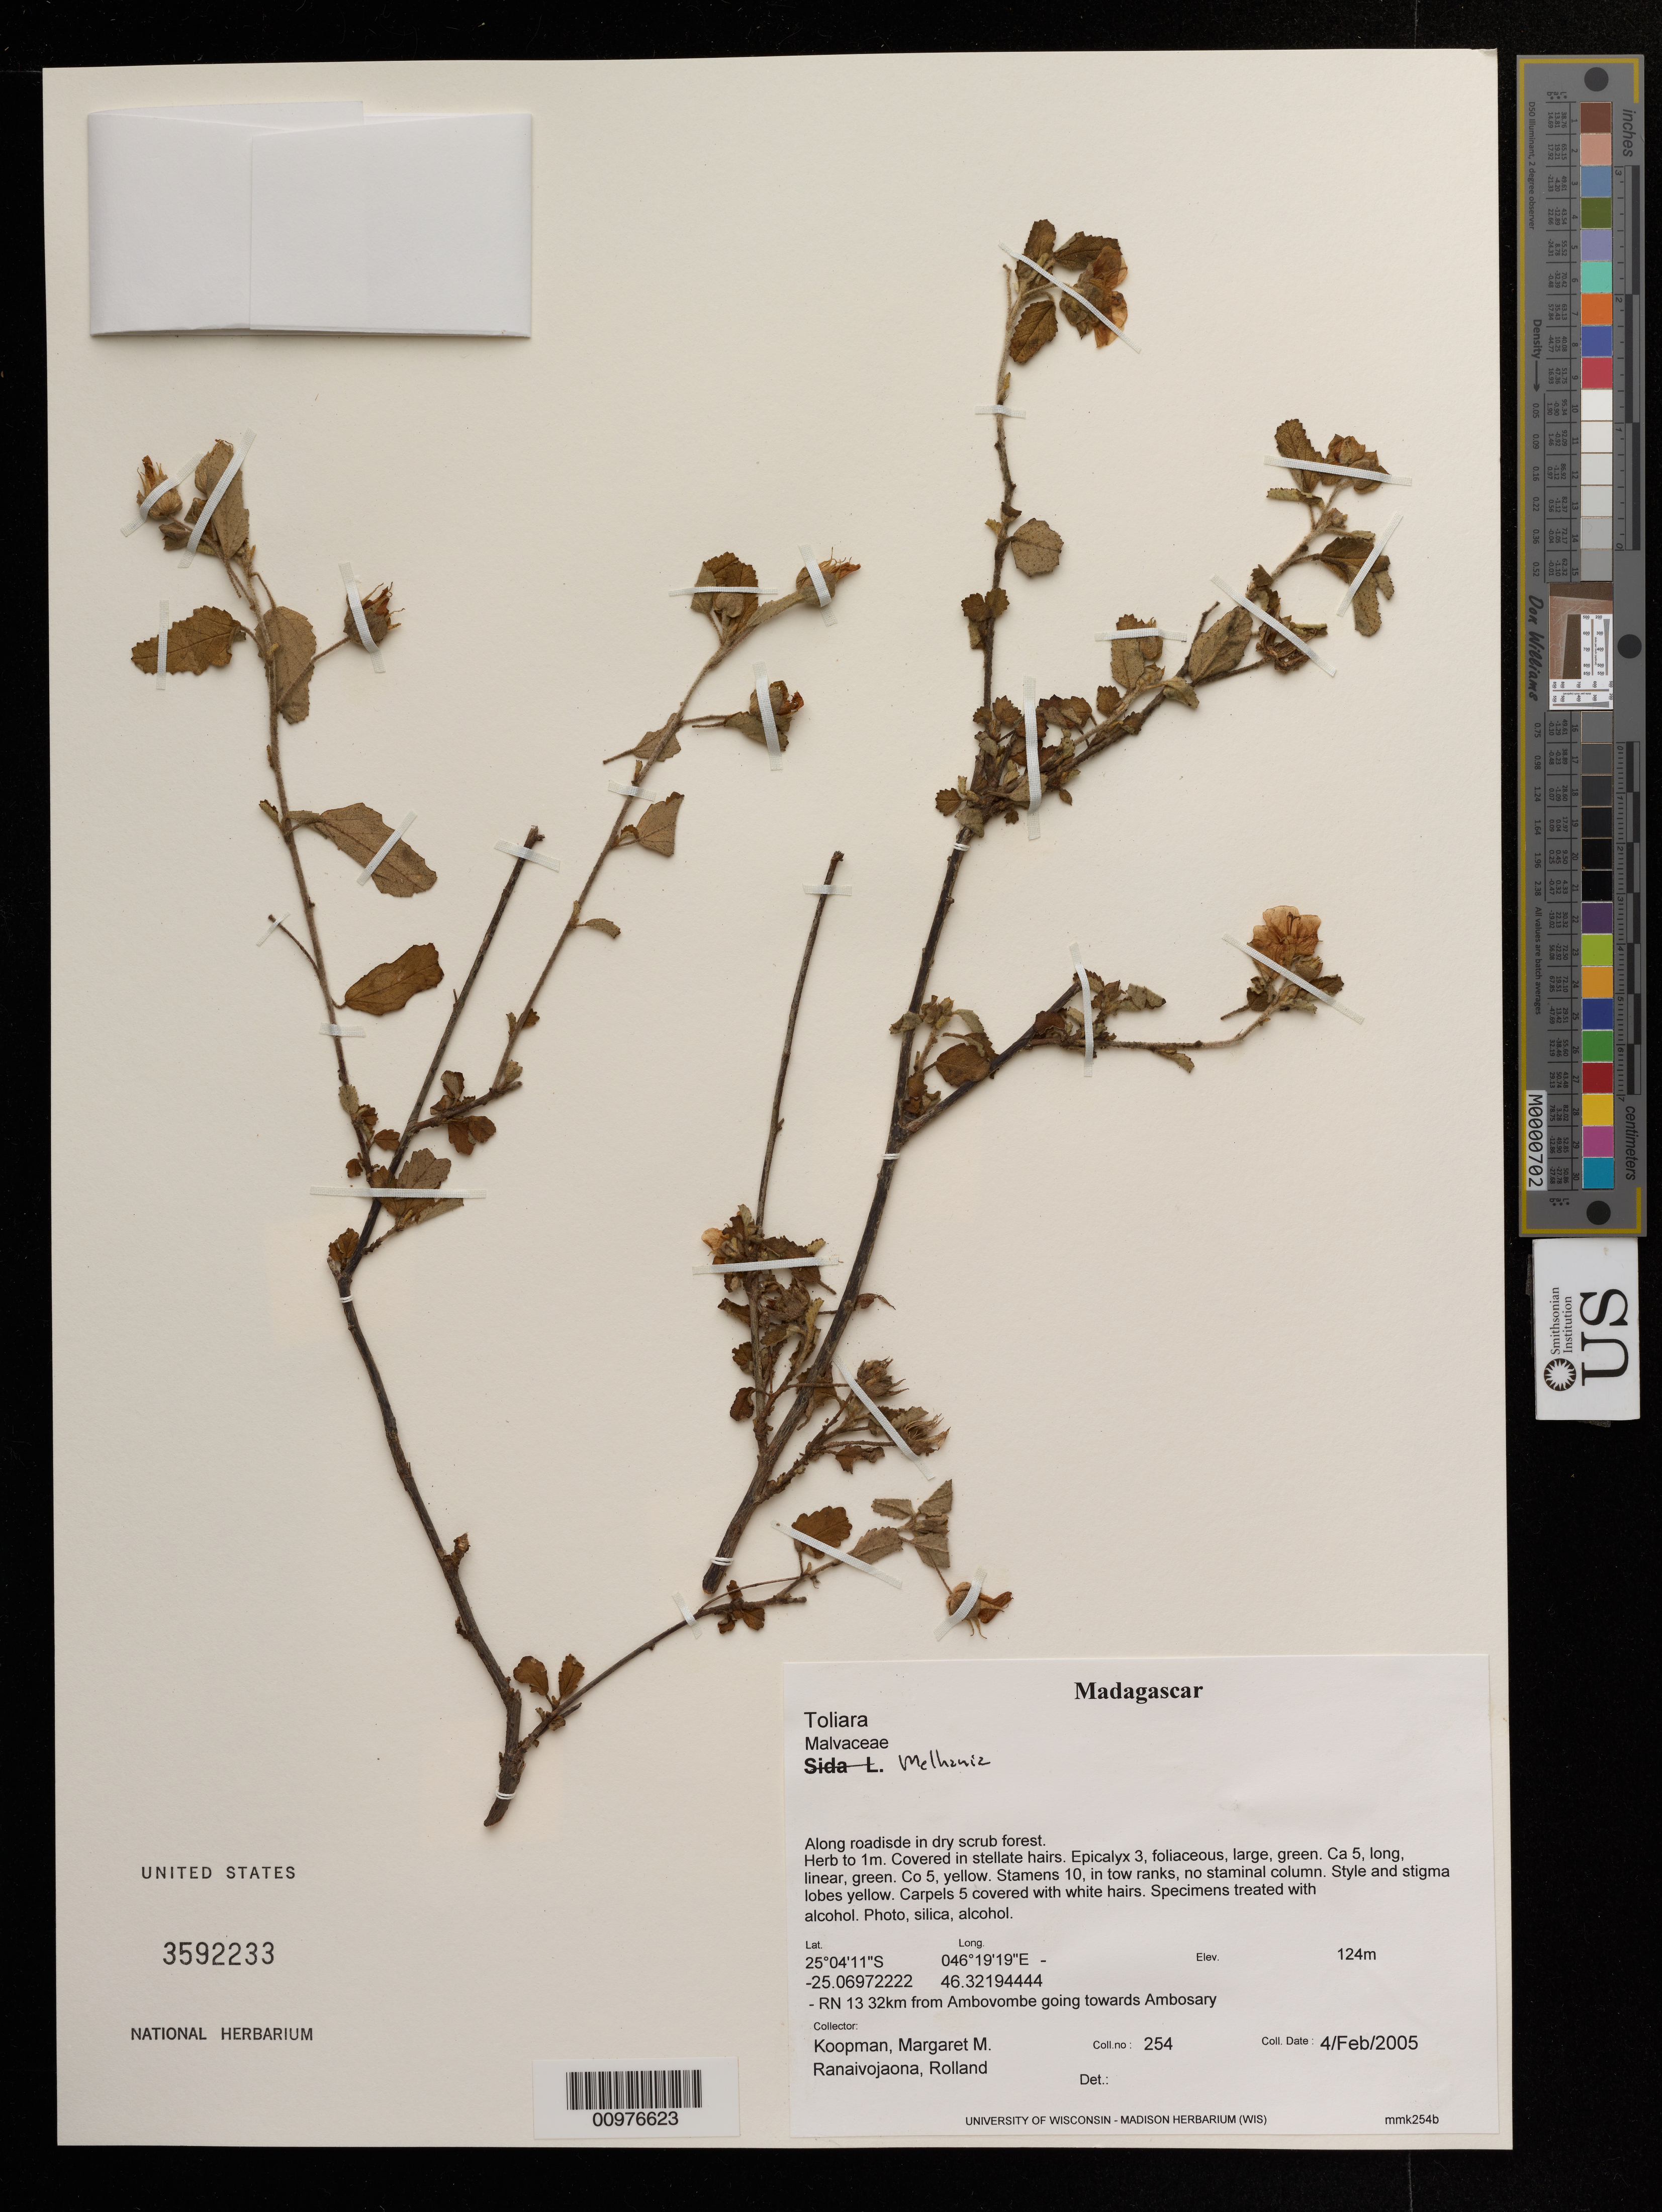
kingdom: Plantae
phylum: Tracheophyta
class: Magnoliopsida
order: Malvales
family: Malvaceae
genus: Melhania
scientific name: Melhania sp.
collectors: M. M. Koopman & R. Ranaivojaona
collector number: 254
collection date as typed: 04 Feb 2005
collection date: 2005-02-04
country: Madagascar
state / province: Anosy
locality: RN 13 - 32 km from Ambovombe going towards Ambosary.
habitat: Dry scrub forest.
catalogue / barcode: US 3592233